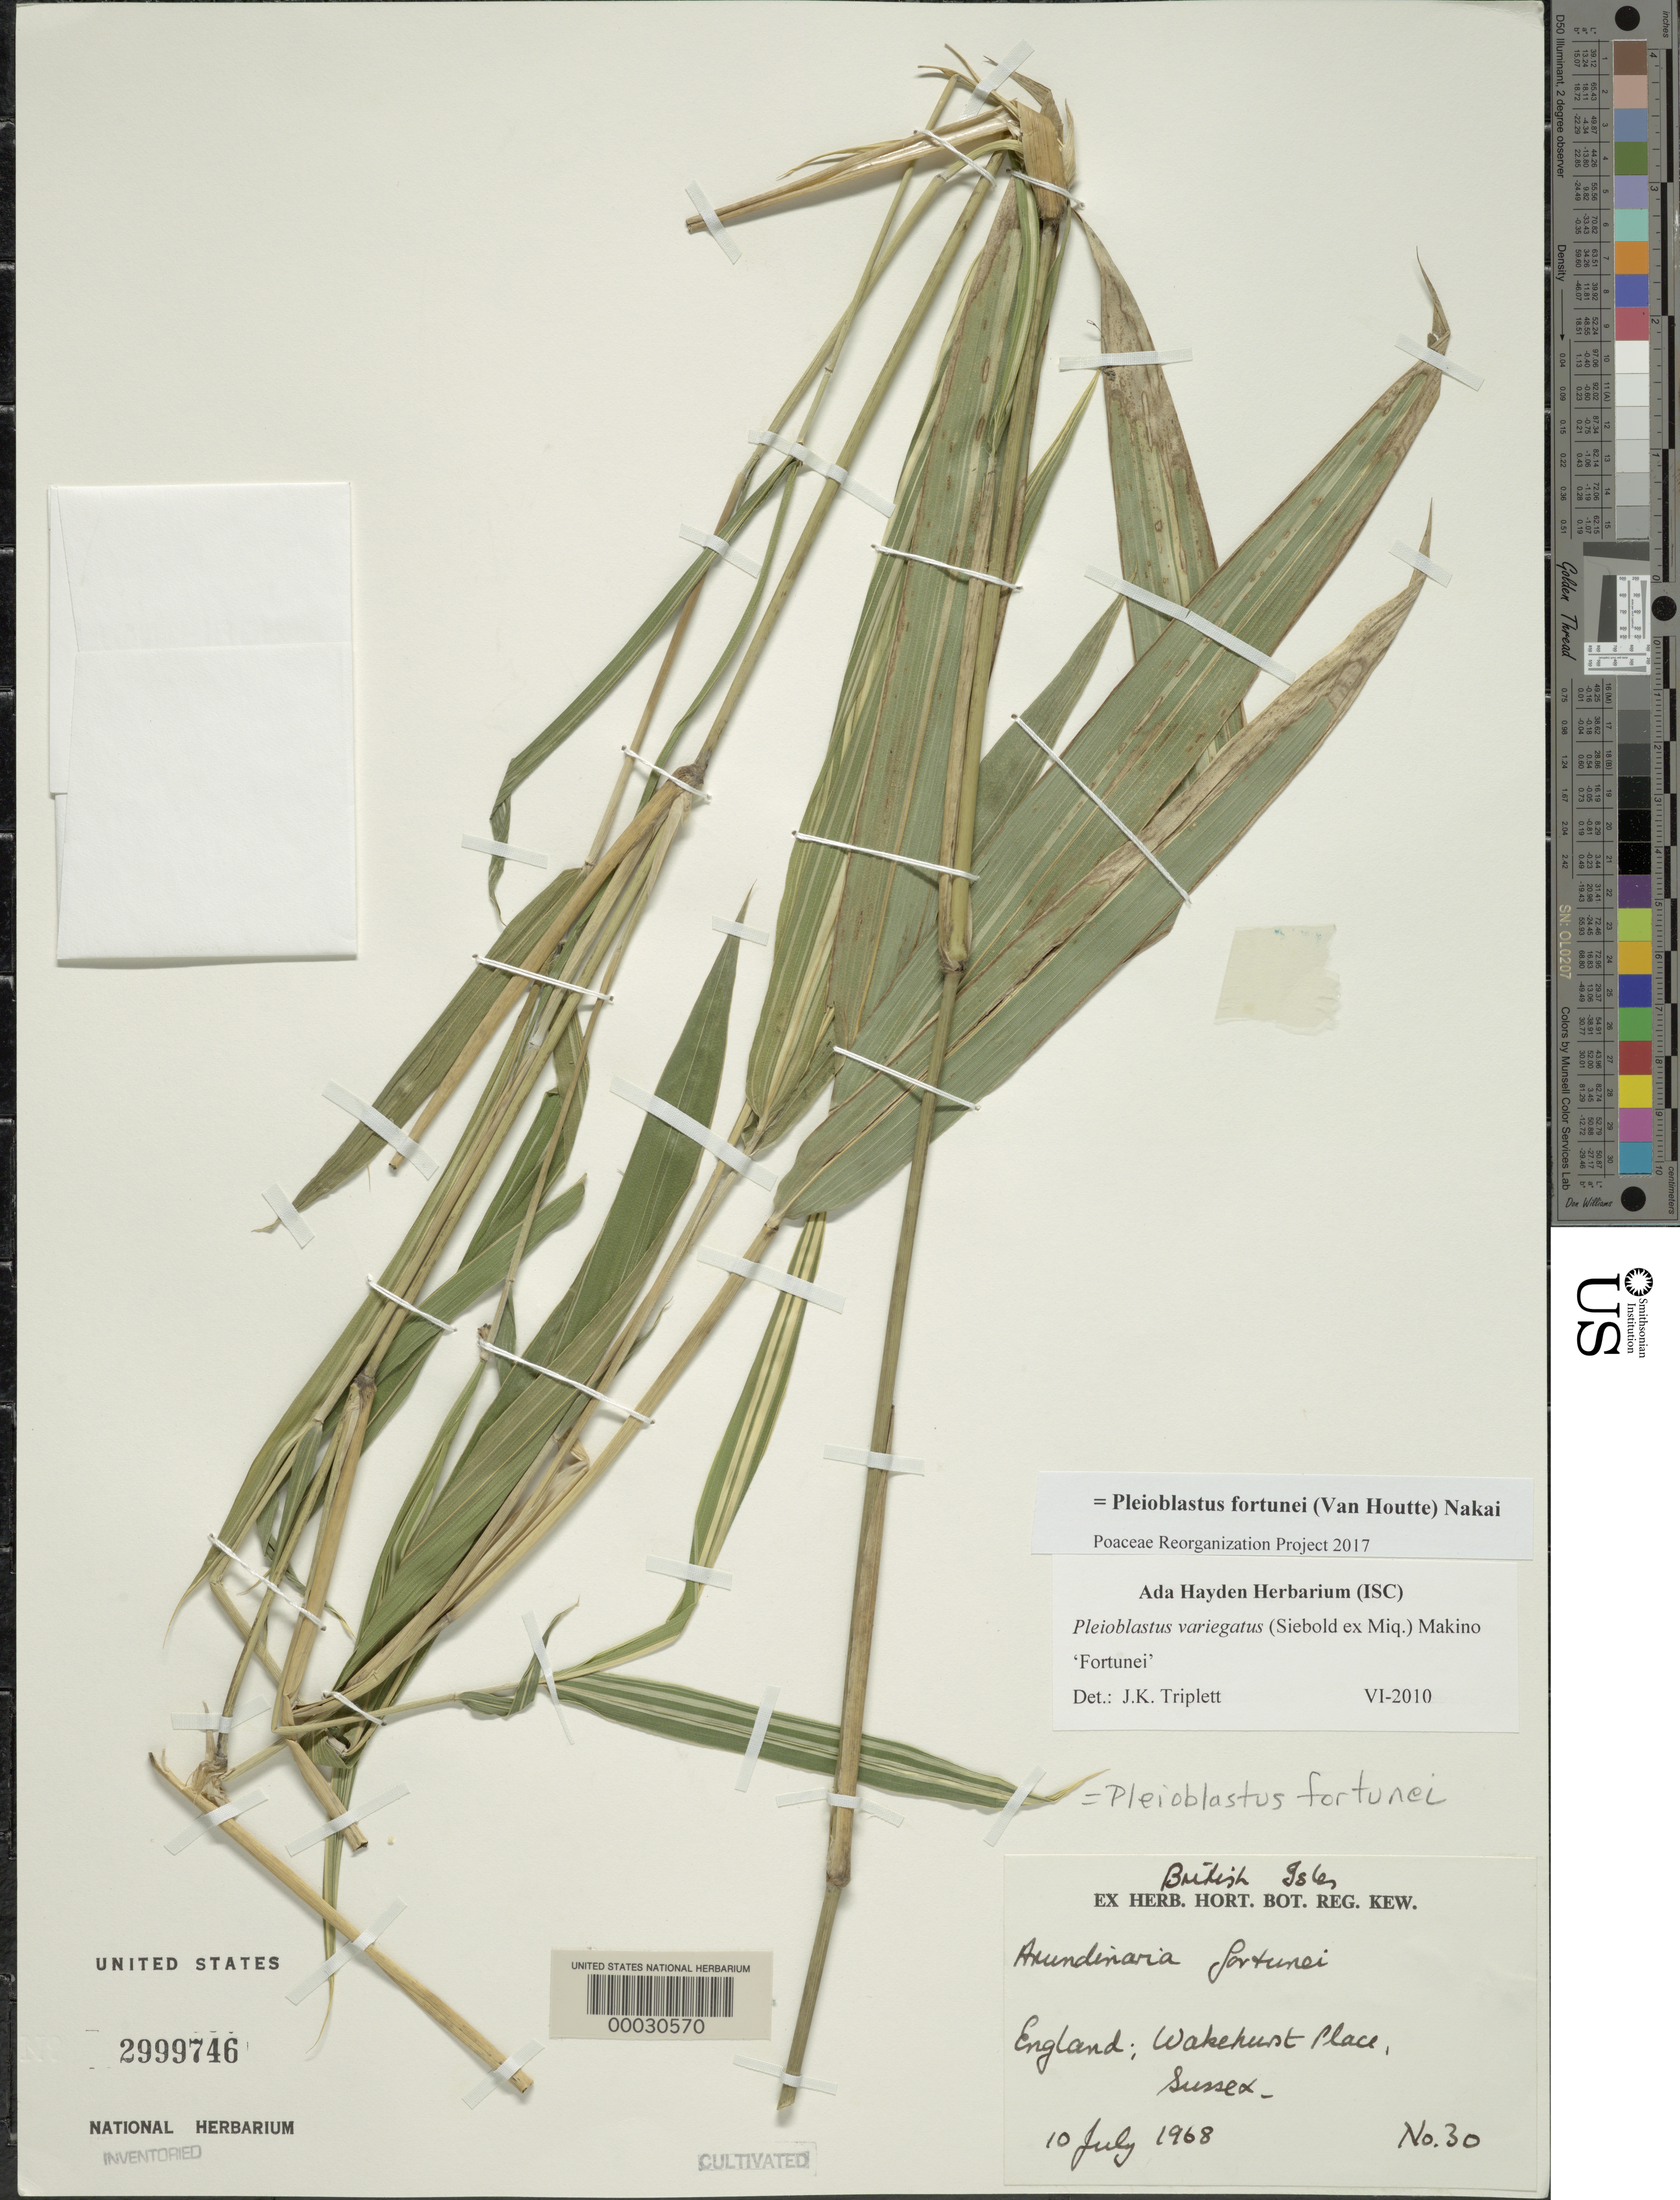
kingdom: Plantae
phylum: Tracheophyta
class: Liliopsida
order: Poales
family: Poaceae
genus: Pleioblastus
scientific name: Pleioblastus fortunei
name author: (Van Houtte) Nakai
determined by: Poaceae Reorganization Project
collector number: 30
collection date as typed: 10 Jul 1968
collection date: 1968-07-10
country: United Kingdom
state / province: England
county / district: East Sussex / West Sussex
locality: Wakehurst place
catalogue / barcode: US 2999746